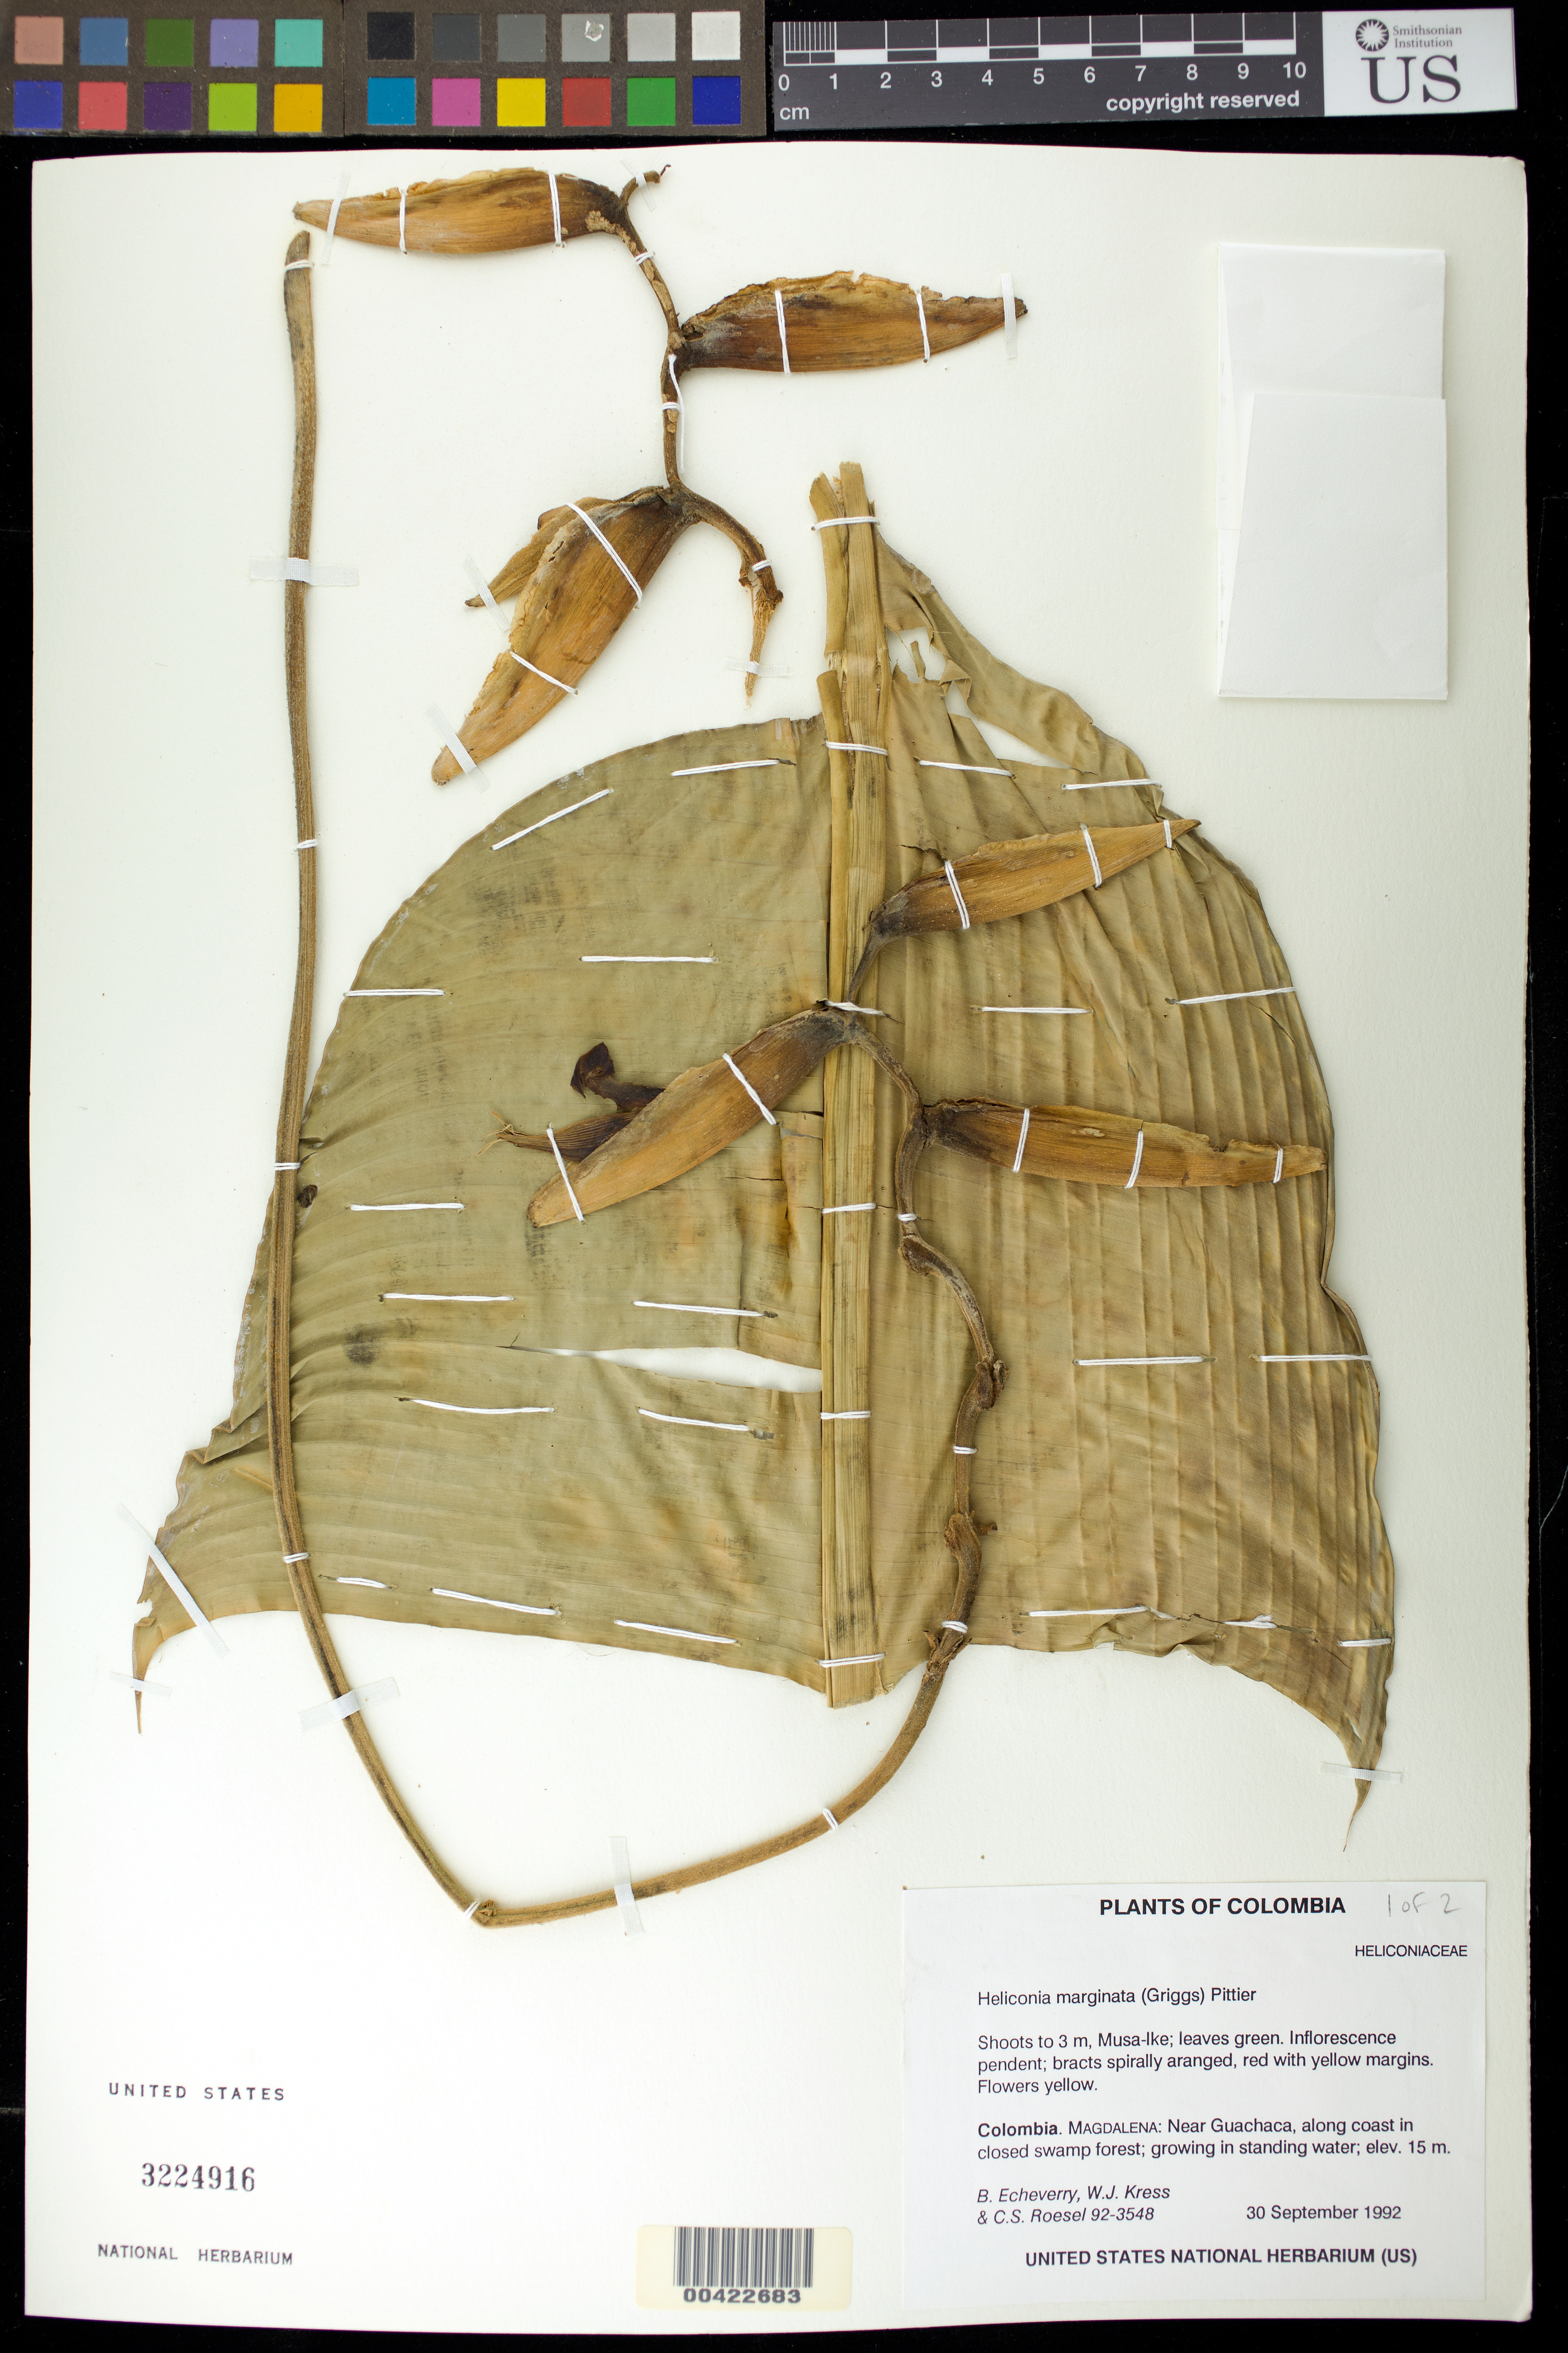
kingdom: Plantae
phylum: Tracheophyta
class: Liliopsida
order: Zingiberales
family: Heliconiaceae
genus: Heliconia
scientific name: Heliconia marginata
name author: (R.F. Griggs) Pittier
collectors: B. Echeverry, W. J. Kress & C. S. Roesel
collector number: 92-3548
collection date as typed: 30 Sep 1992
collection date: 1992-09-30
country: Colombia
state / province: Magdalena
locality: Near guachaca, along coast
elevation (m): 15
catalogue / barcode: US 3224916